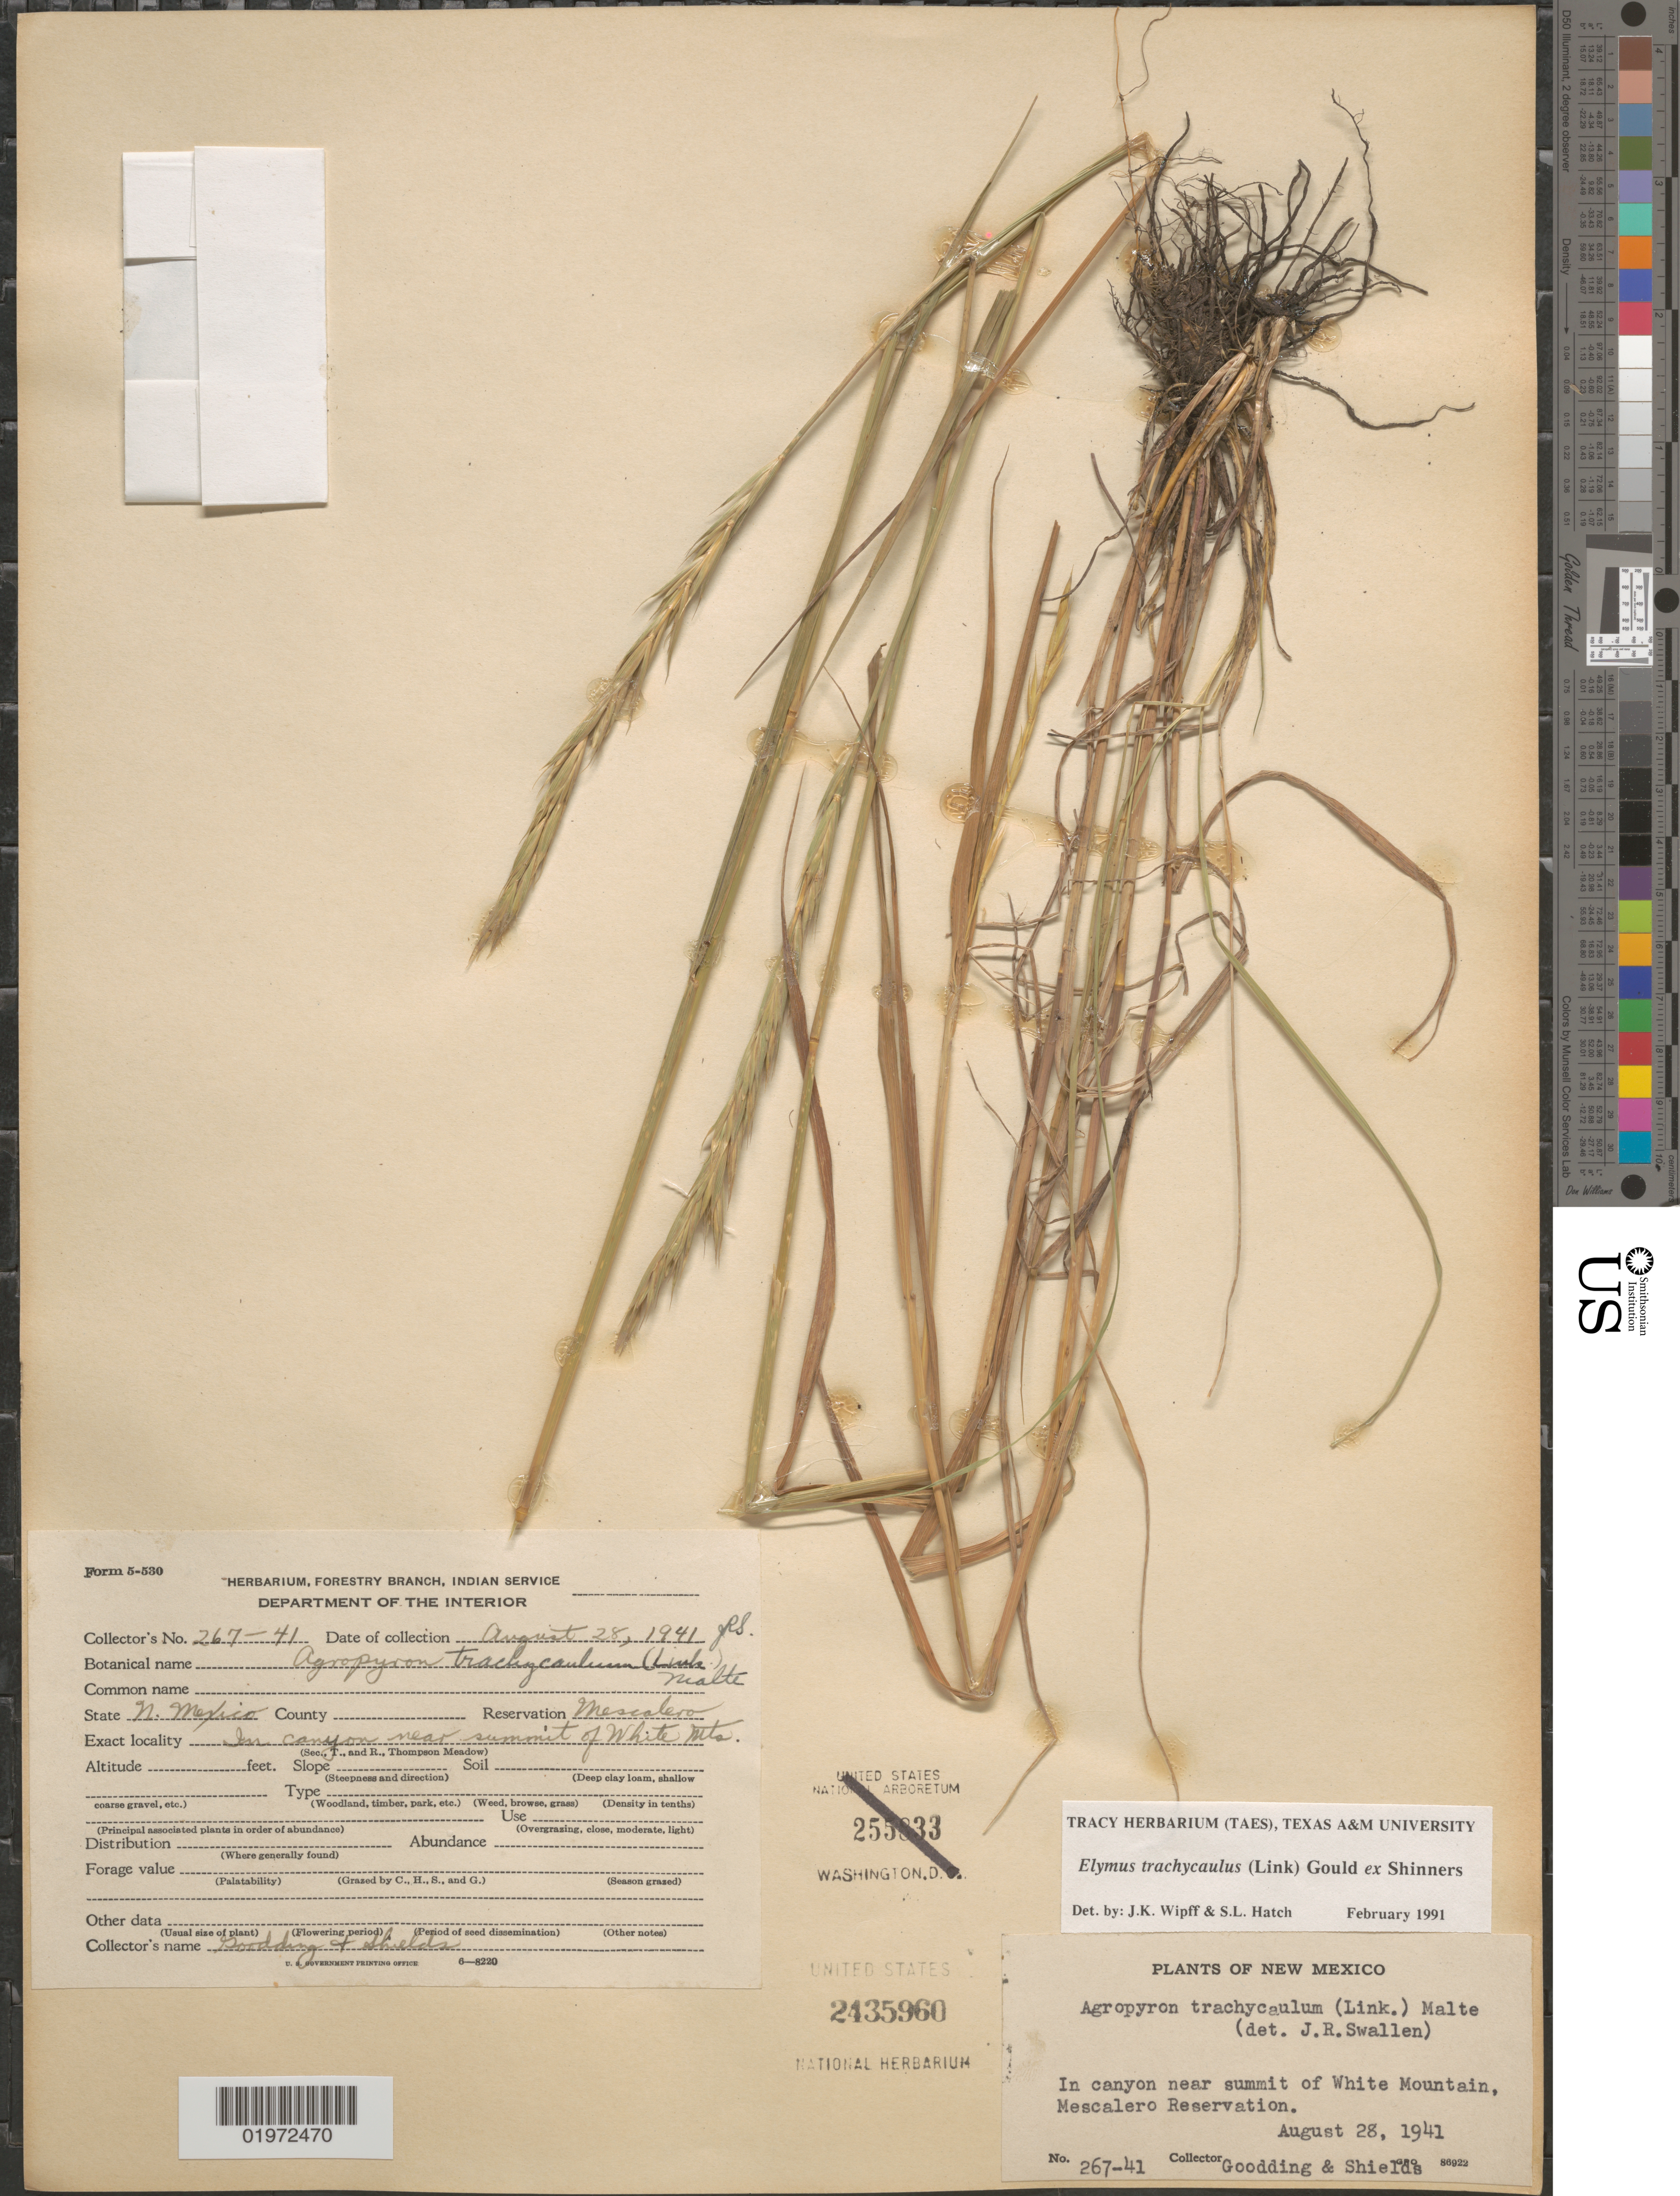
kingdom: Plantae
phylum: Tracheophyta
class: Liliopsida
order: Poales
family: Poaceae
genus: Elymus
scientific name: Elymus trachycaulus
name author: (Link) Gould ex Shinners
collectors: Goodding & Shields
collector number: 267-41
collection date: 1941-08-28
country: United States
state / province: New Mexico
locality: Reservation Mescalero. In canyon near summit of White Mountain.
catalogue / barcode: US 2435960